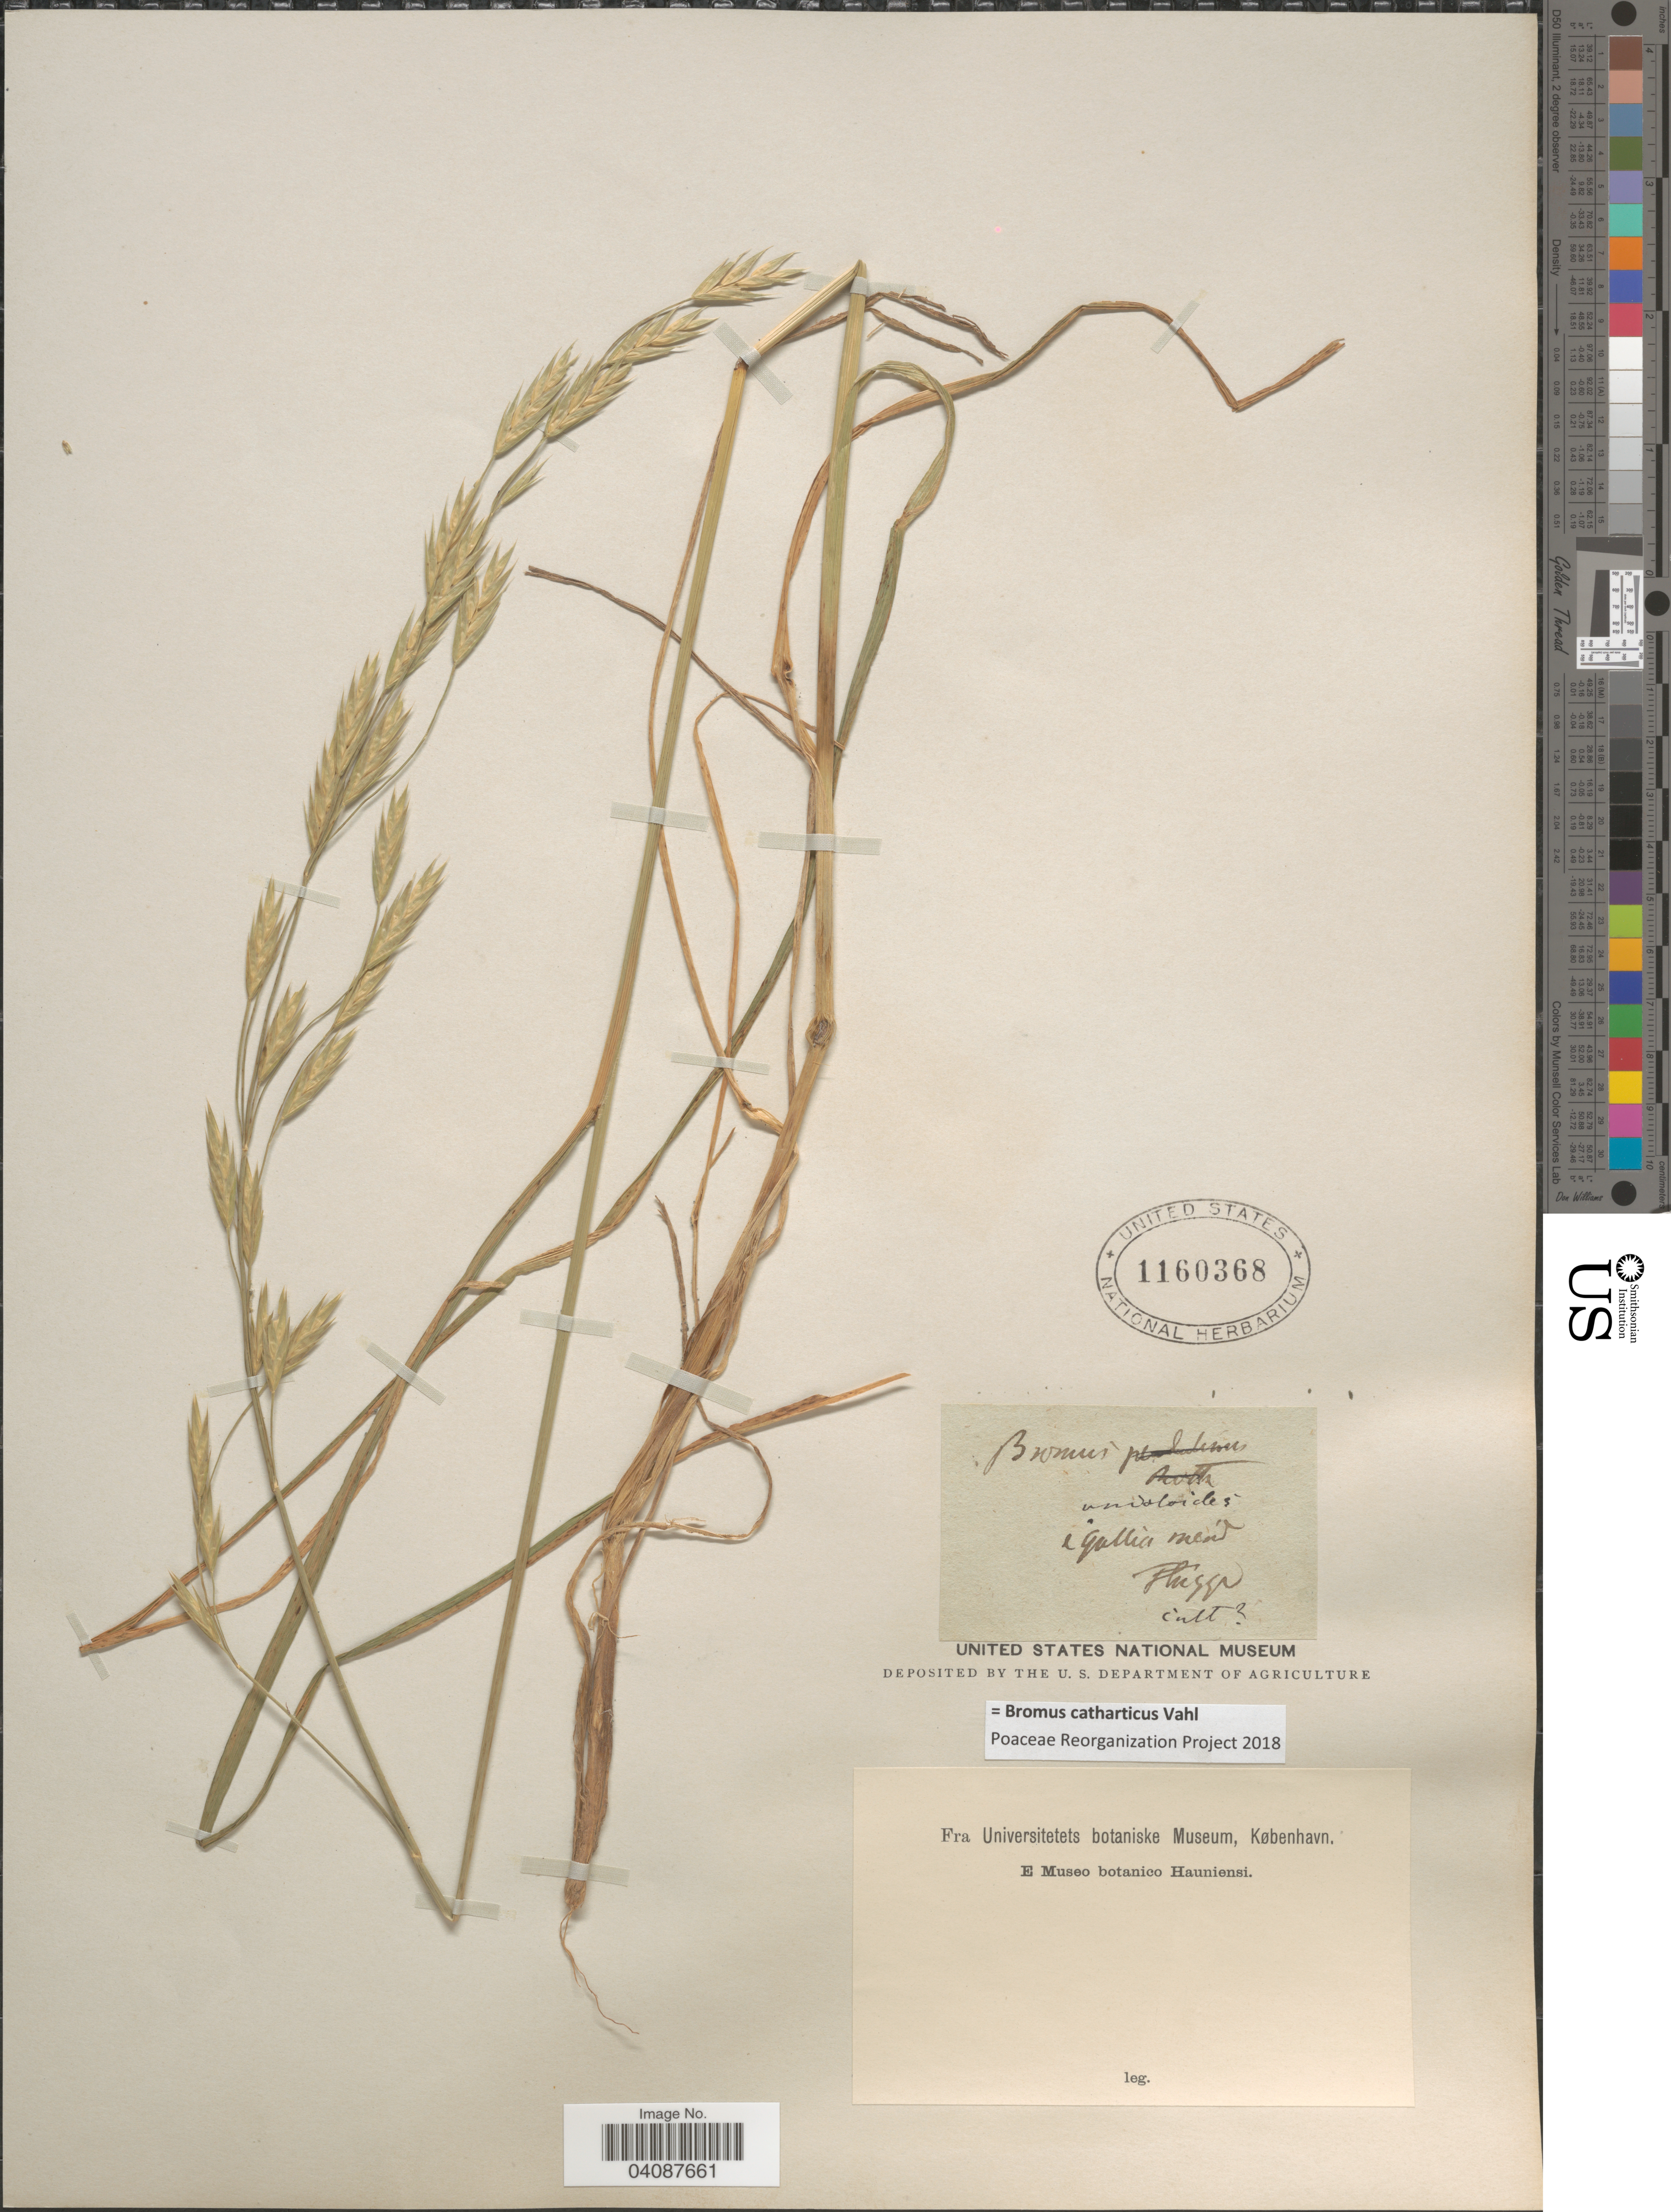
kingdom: Plantae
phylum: Tracheophyta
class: Liliopsida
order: Poales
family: Poaceae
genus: Bromus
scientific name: Bromus commutatus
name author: Schrad.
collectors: Fluggen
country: France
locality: E Gallia merid.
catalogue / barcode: US 1160368